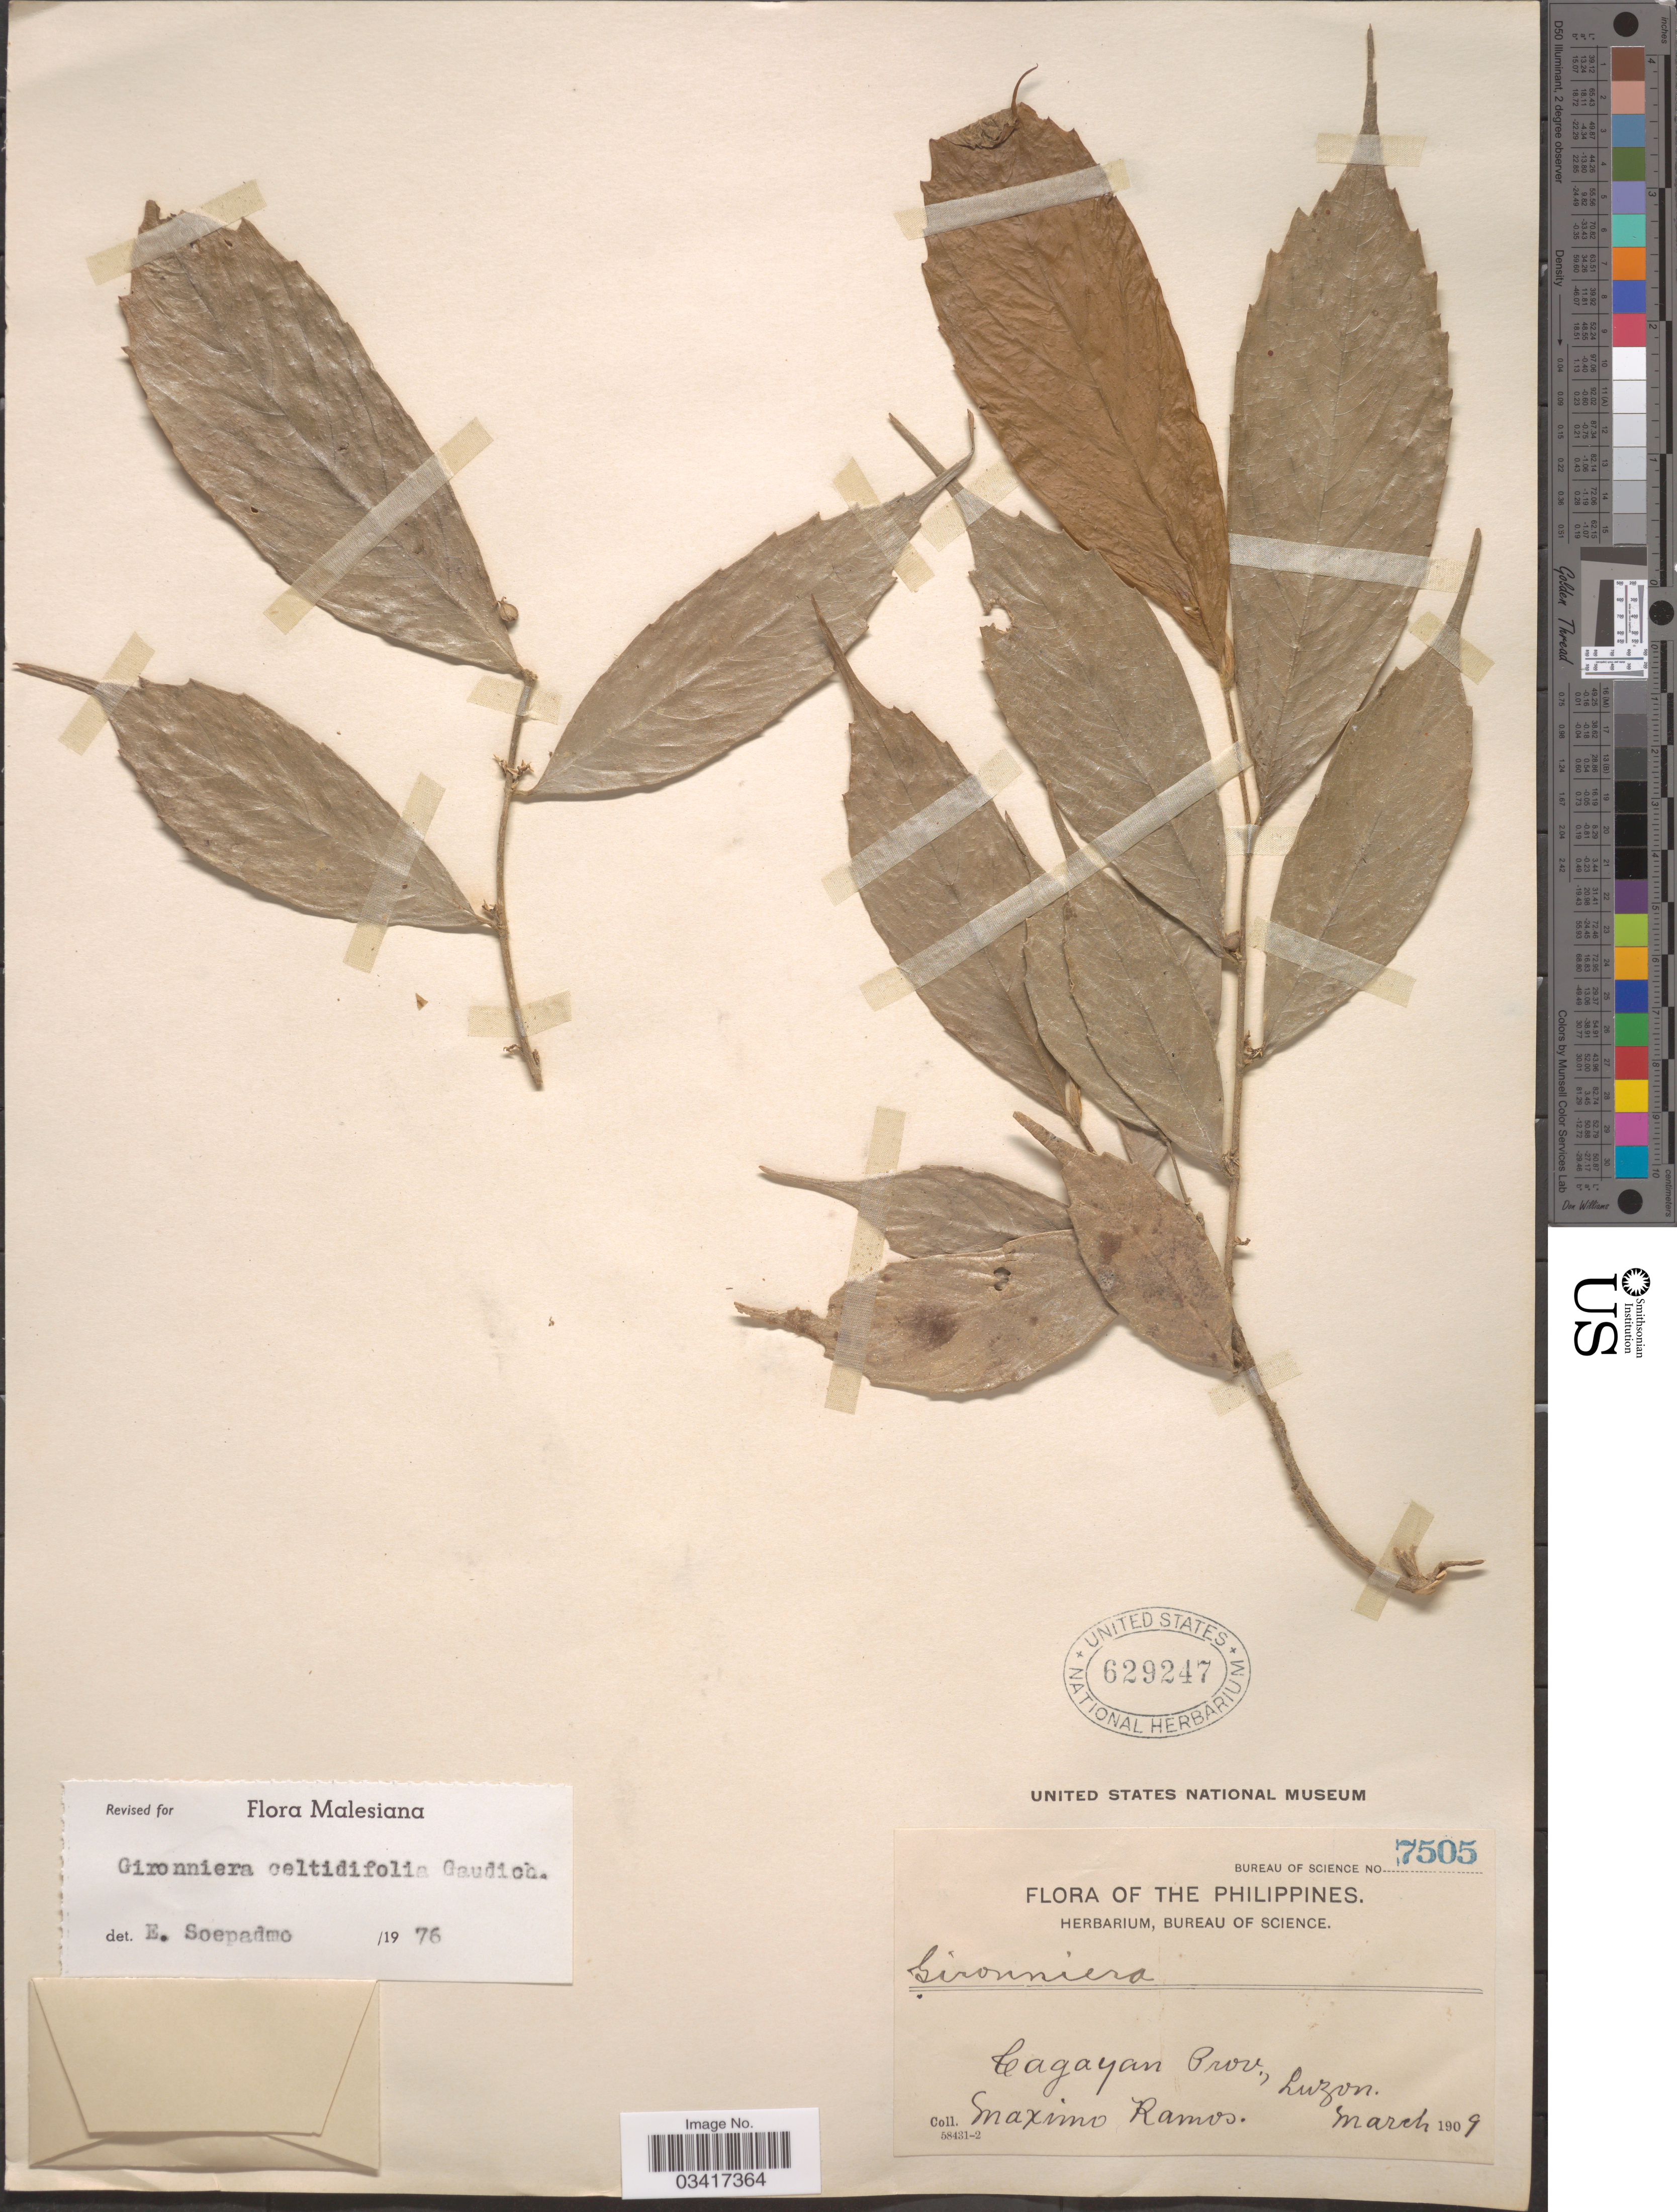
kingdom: Plantae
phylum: Tracheophyta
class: Magnoliopsida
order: Rosales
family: Cannabaceae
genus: Gironniera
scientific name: Gironniera celtidifolia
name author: Gaudich.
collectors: M. Ramos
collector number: Bureau of Science 7505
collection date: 1909-03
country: Philippines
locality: Cagayan Prov., Luzon.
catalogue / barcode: US 629247